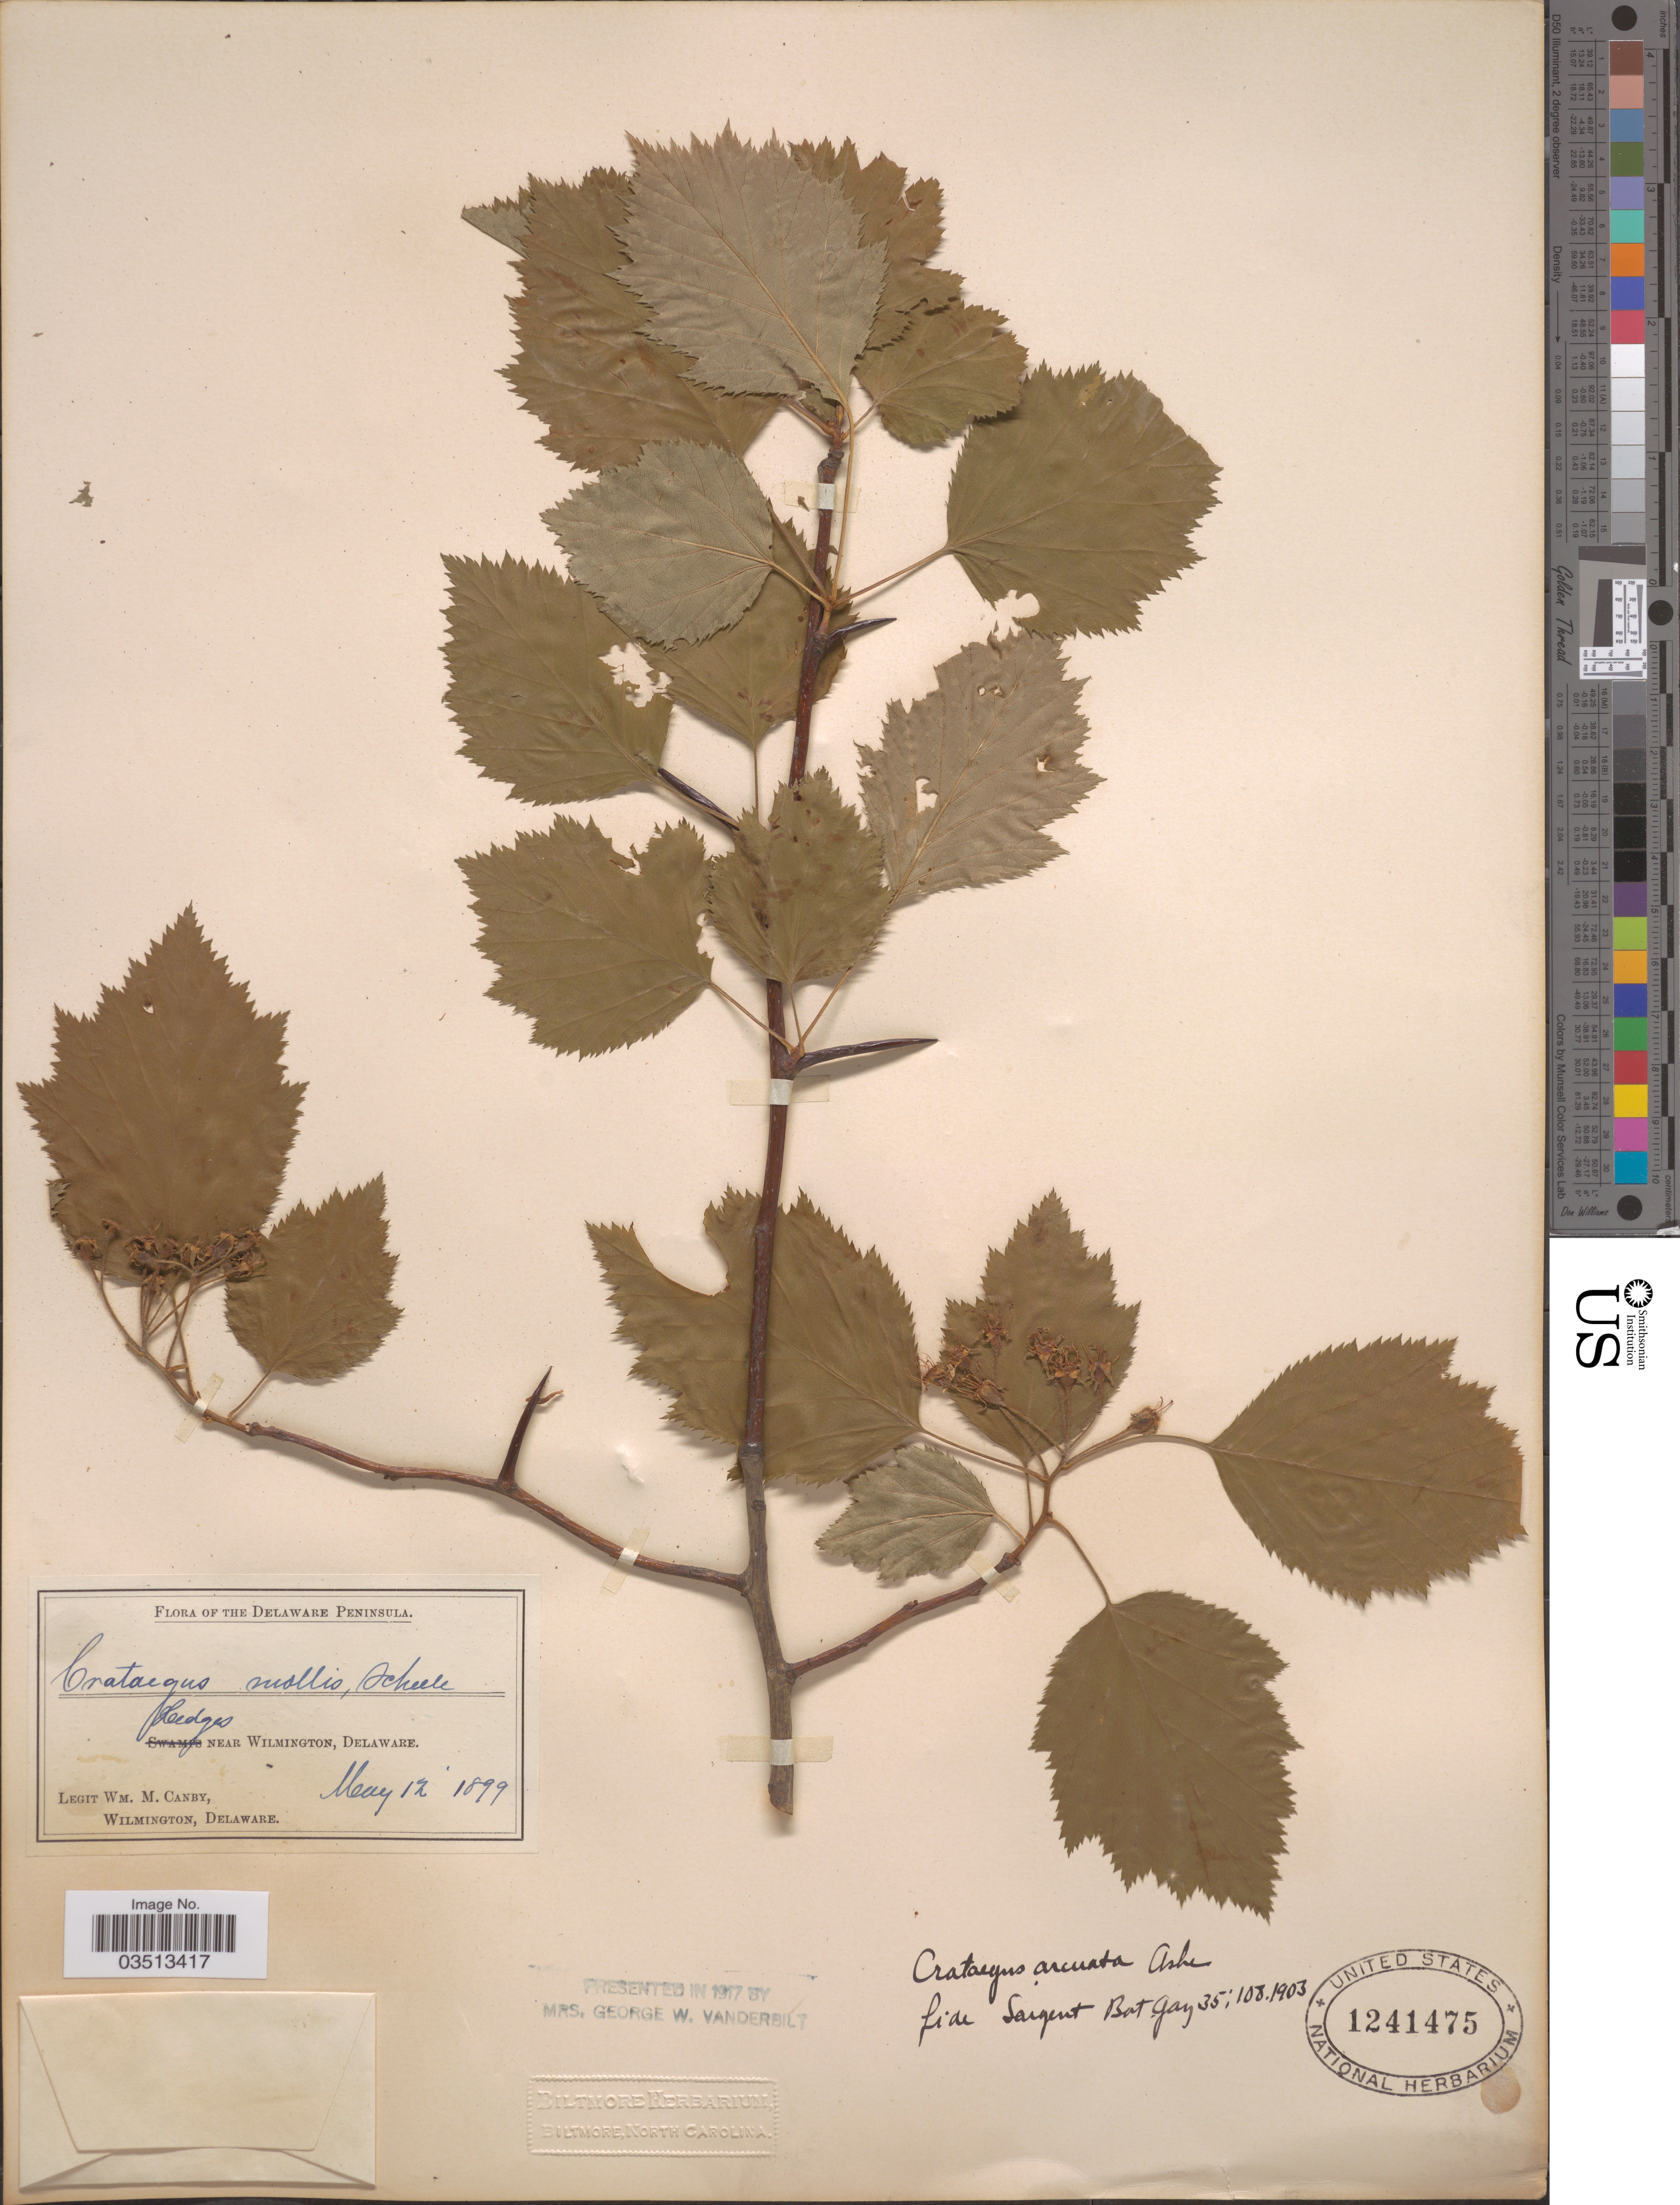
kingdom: Plantae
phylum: Tracheophyta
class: Magnoliopsida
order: Rosales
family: Rosaceae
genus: Crataegus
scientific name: Crataegus arcuata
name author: Ashe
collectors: W. M. Canby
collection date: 1899-05-12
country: United States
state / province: Delaware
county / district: New Castle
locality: Delaware Peninsula. Hedges near Wilmington.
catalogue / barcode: US 1241475